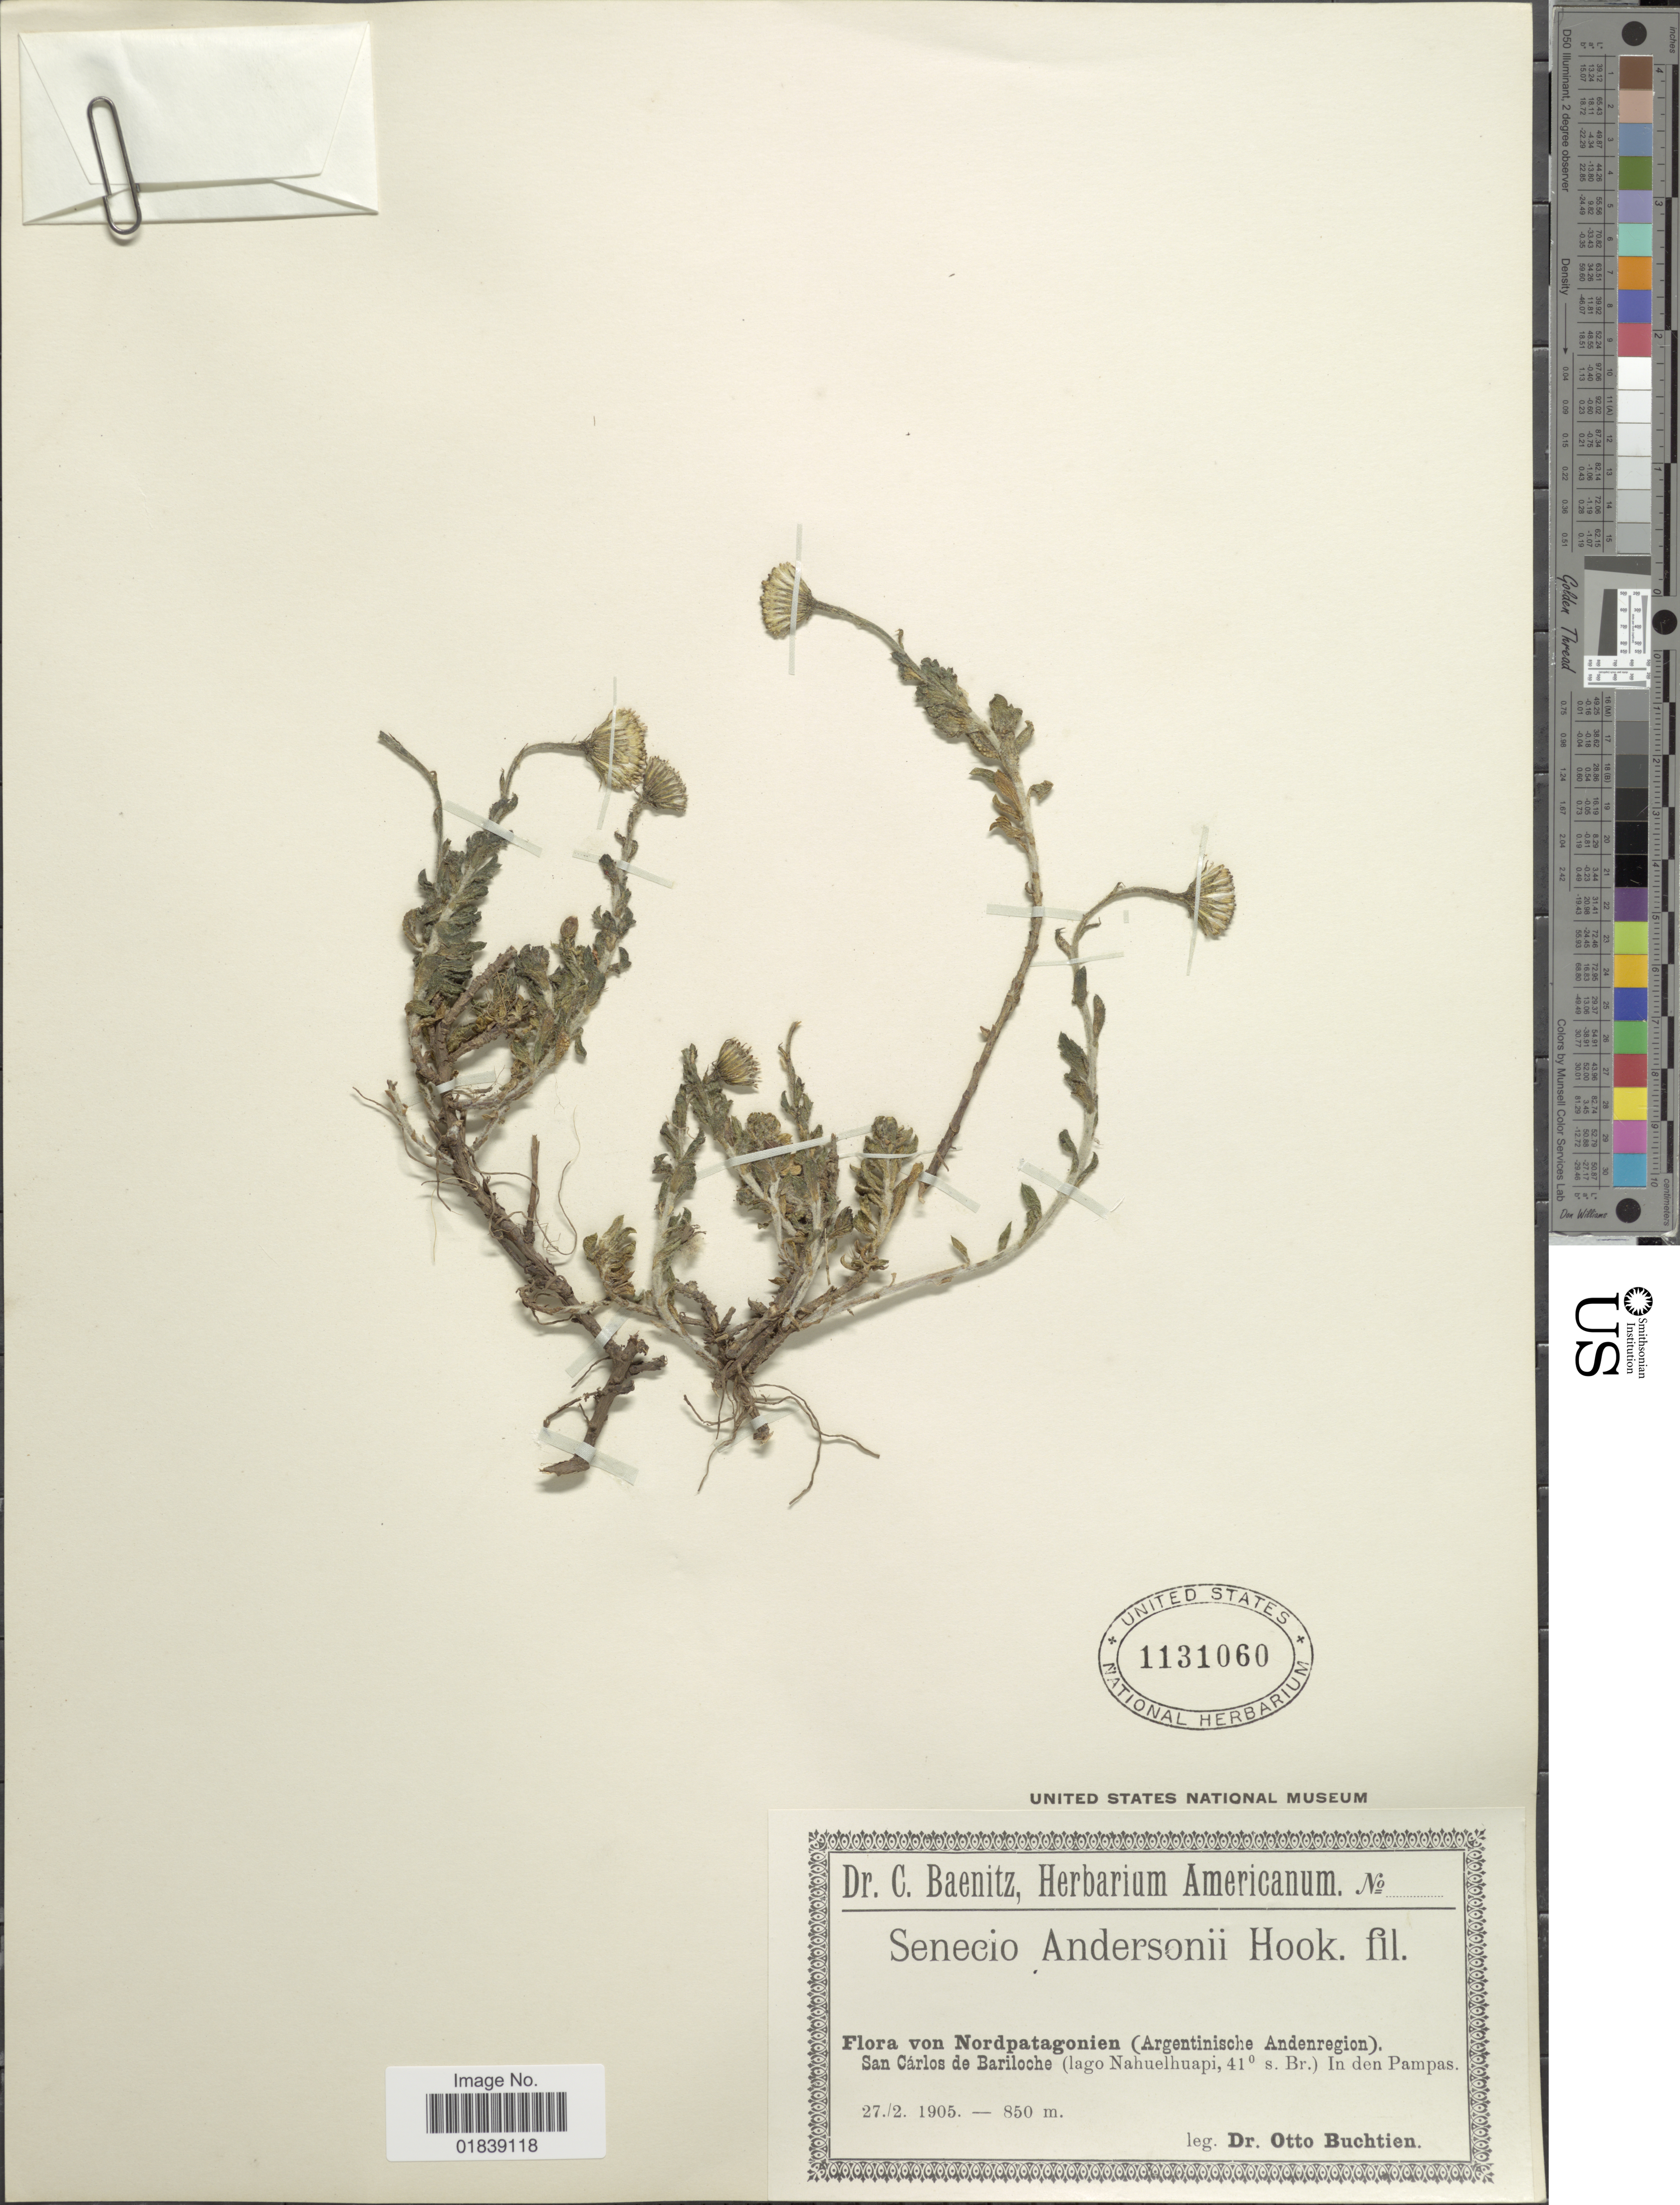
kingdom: Plantae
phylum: Tracheophyta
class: Magnoliopsida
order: Asterales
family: Asteraceae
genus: Senecio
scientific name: Senecio andersonii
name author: Hook. f.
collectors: O. Buchtien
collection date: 1905-02-27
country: Argentina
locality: Nordpatagonien (Argentinische Andenregion), San Carlos Bariloche (lago Nahuelhuapi), in den Pampas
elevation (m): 850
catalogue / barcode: US 1131060